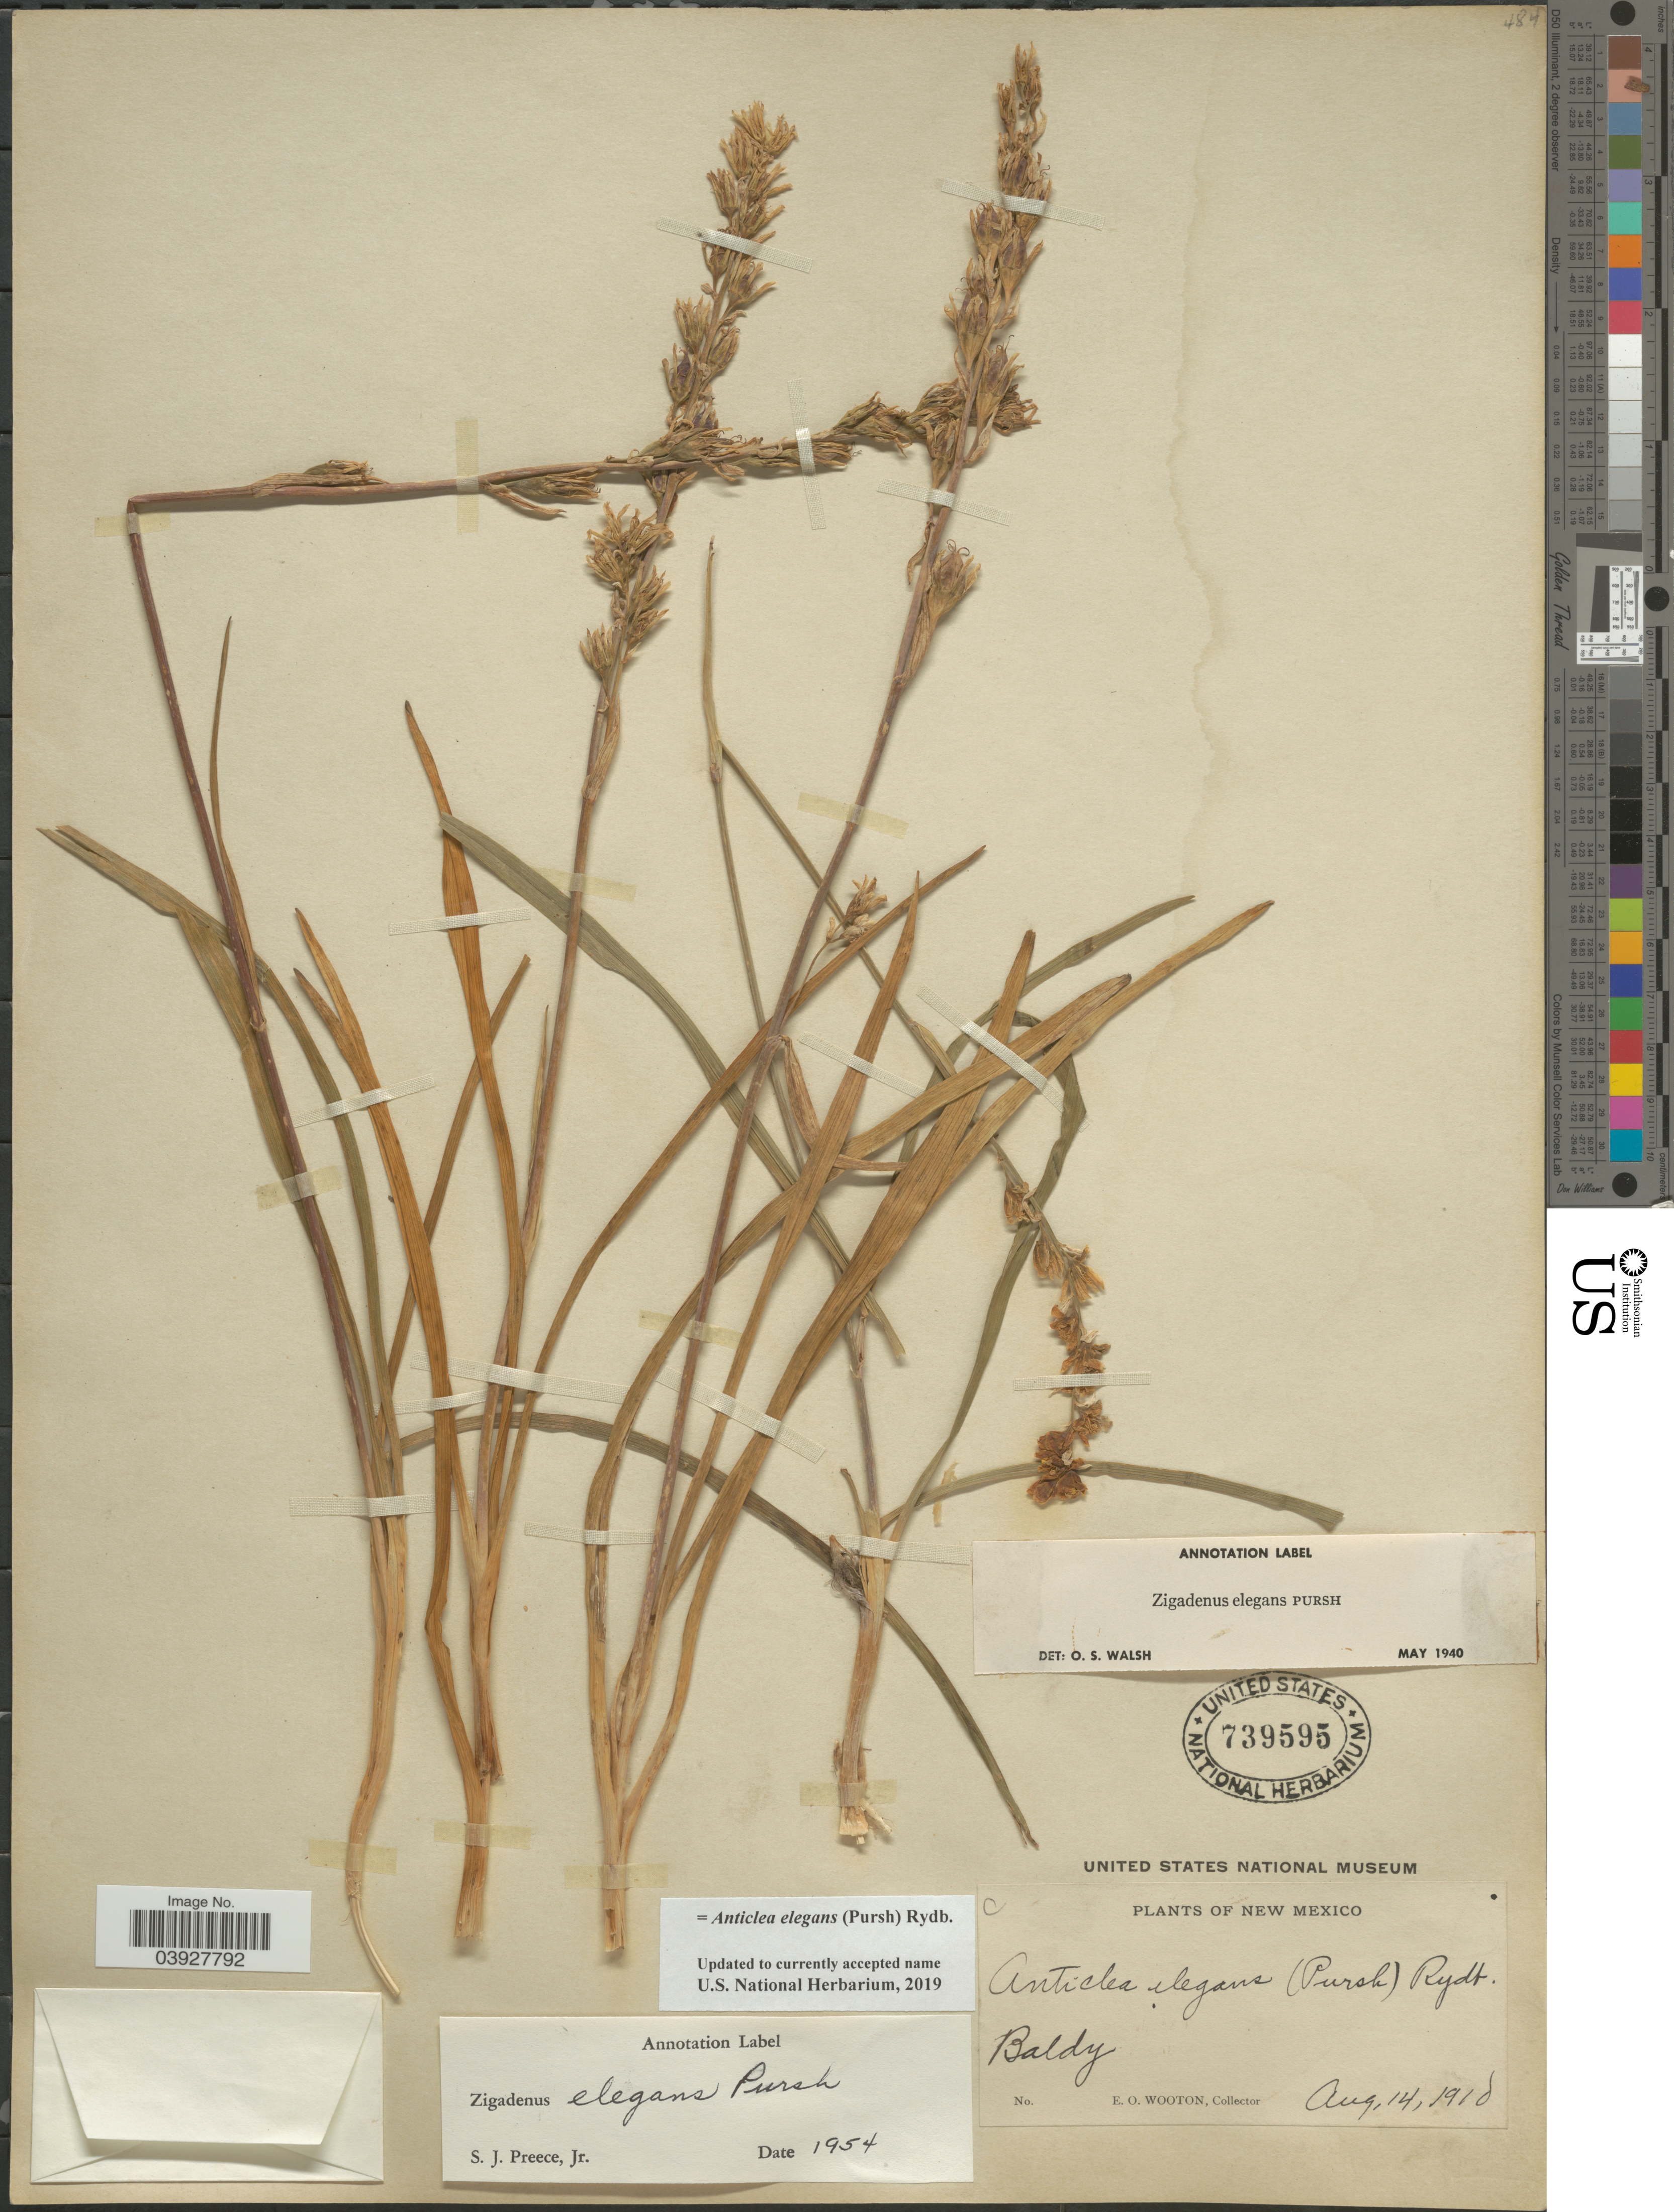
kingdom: Plantae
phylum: Tracheophyta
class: Liliopsida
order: Liliales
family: Melanthiaceae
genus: Anticlea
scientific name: Anticlea elegans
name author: (Pursh) Rydb.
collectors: E. O. Wooton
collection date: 1910-08-14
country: United States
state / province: New Mexico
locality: Baldy.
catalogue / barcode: US 739595